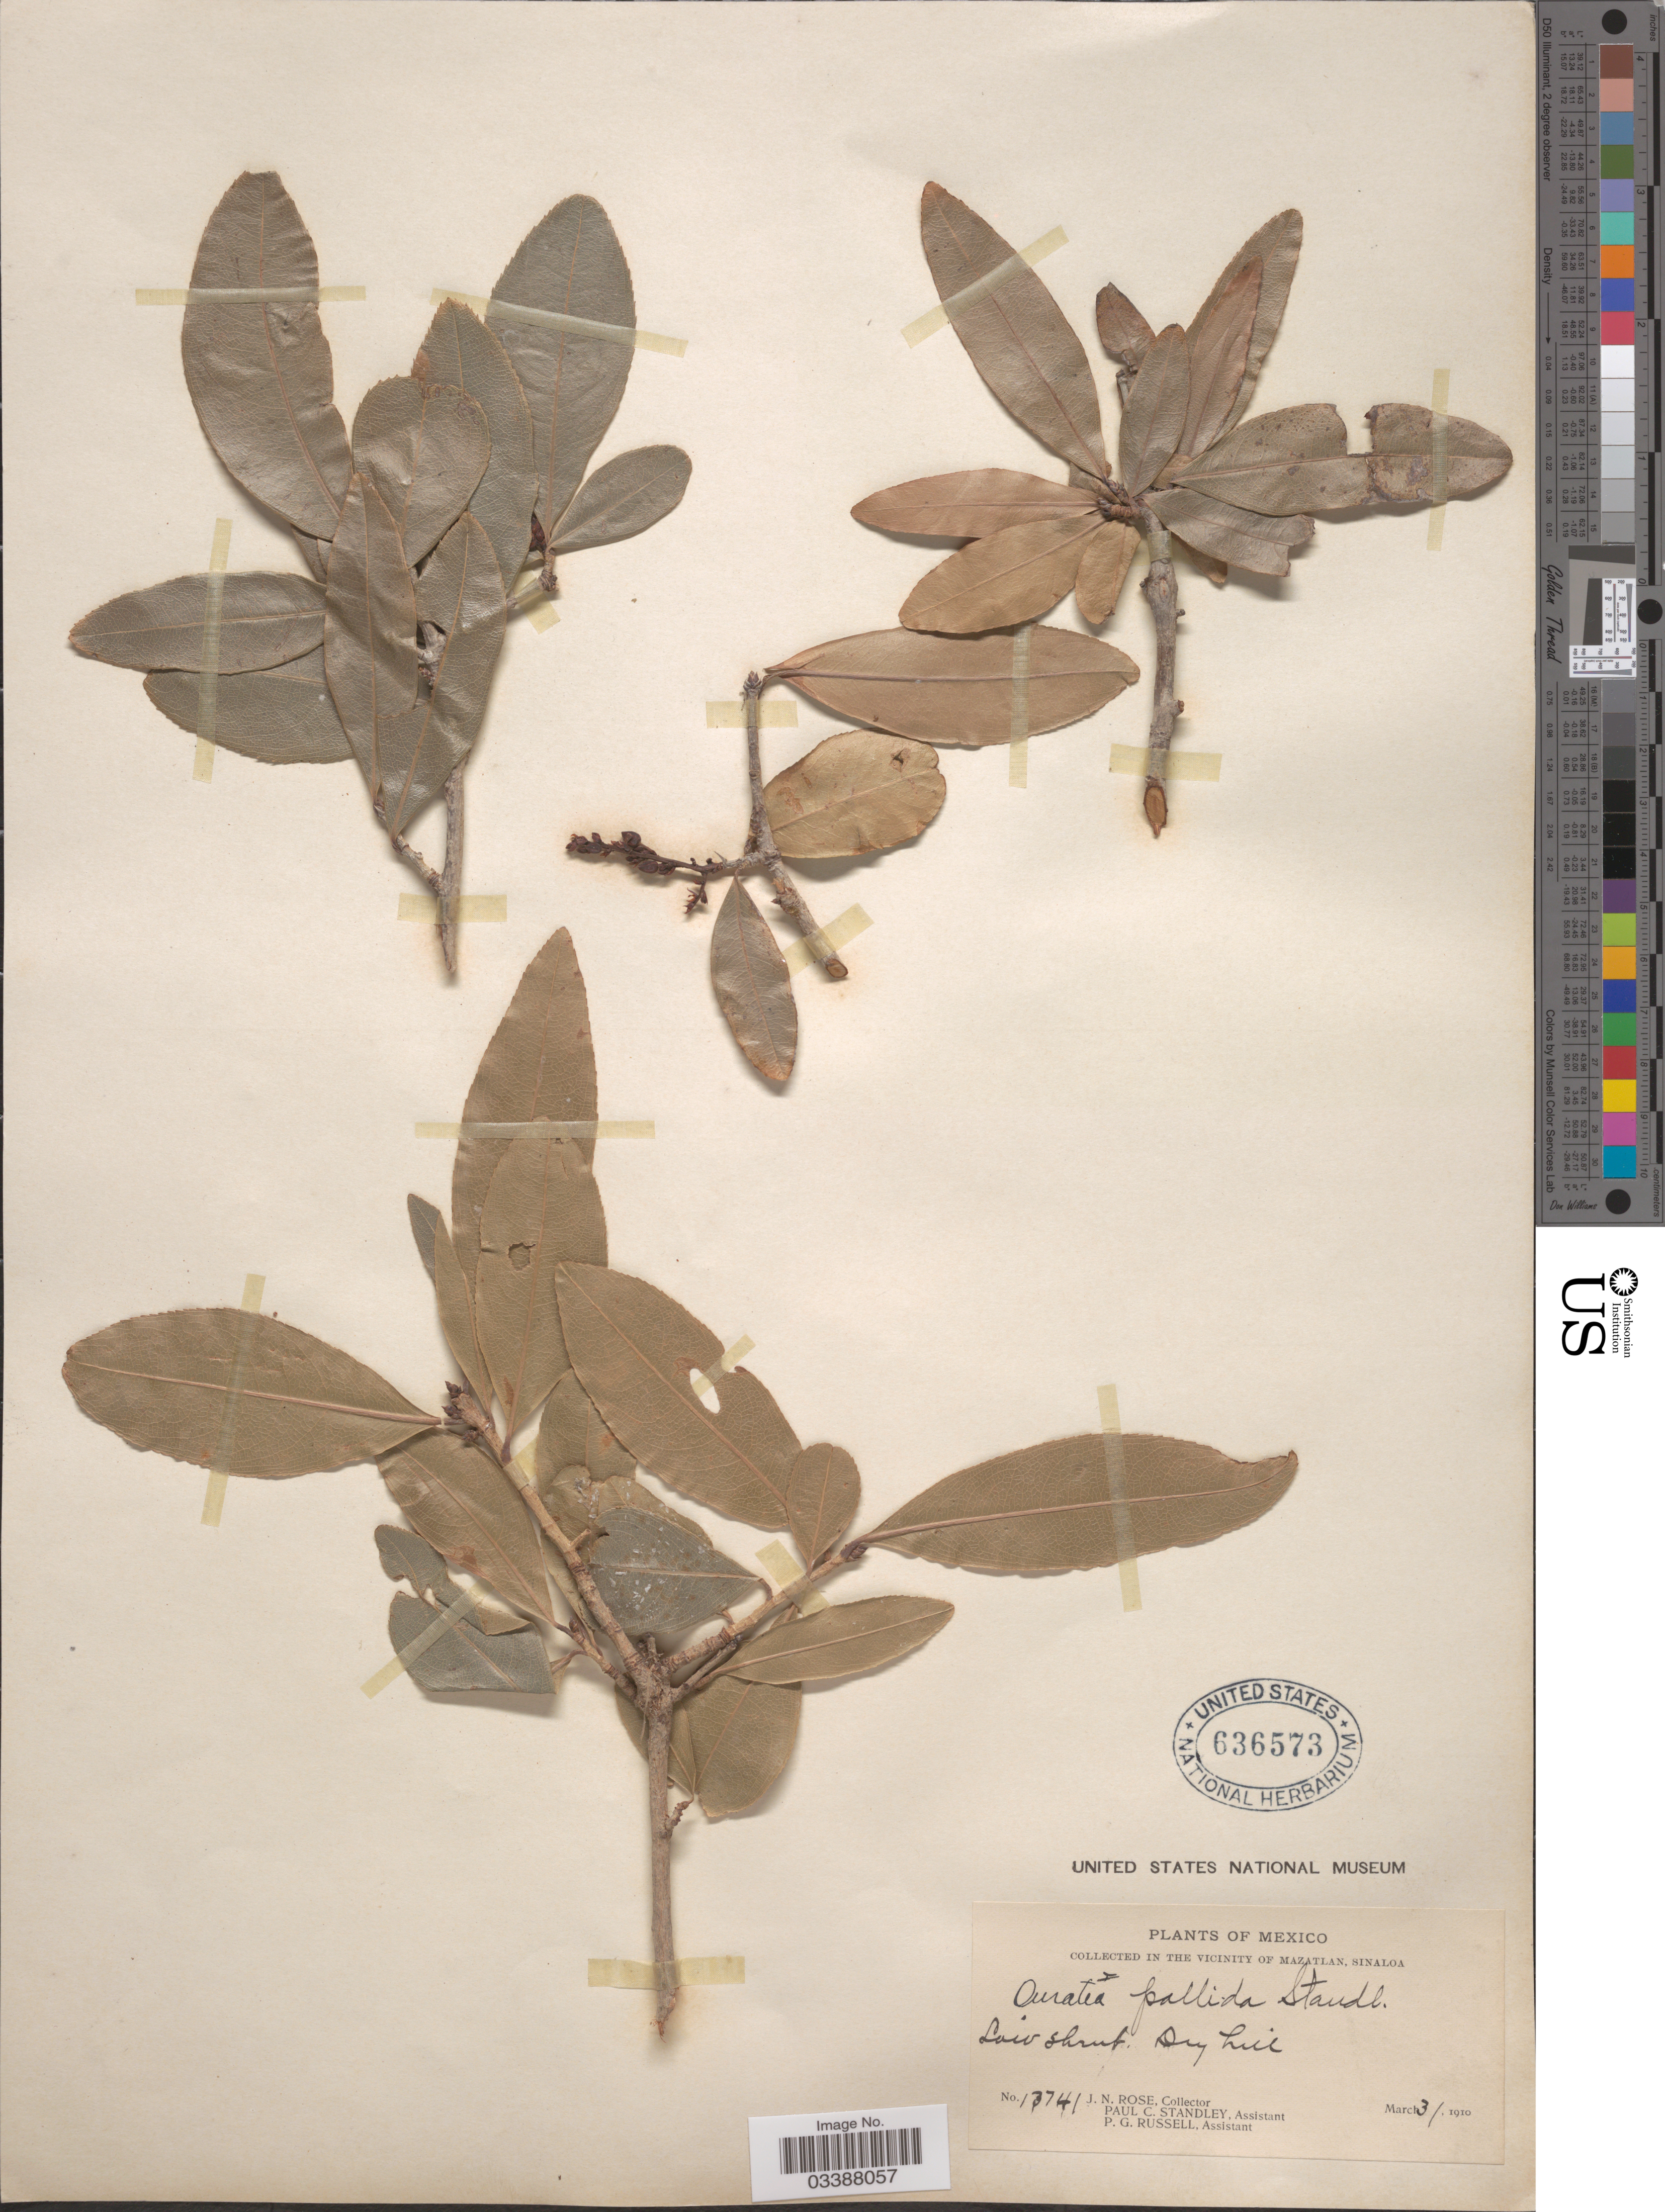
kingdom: Plantae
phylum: Tracheophyta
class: Magnoliopsida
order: Malpighiales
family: Ochnaceae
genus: Ouratea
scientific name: Ouratea mexicana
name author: (Humb.) Engl.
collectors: J. N. Rose, P. C. Standley & P. G. Russell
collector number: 13741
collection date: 1910-03-31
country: Mexico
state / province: Sinaloa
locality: The Vicinity of Mazatlan.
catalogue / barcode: US 636573